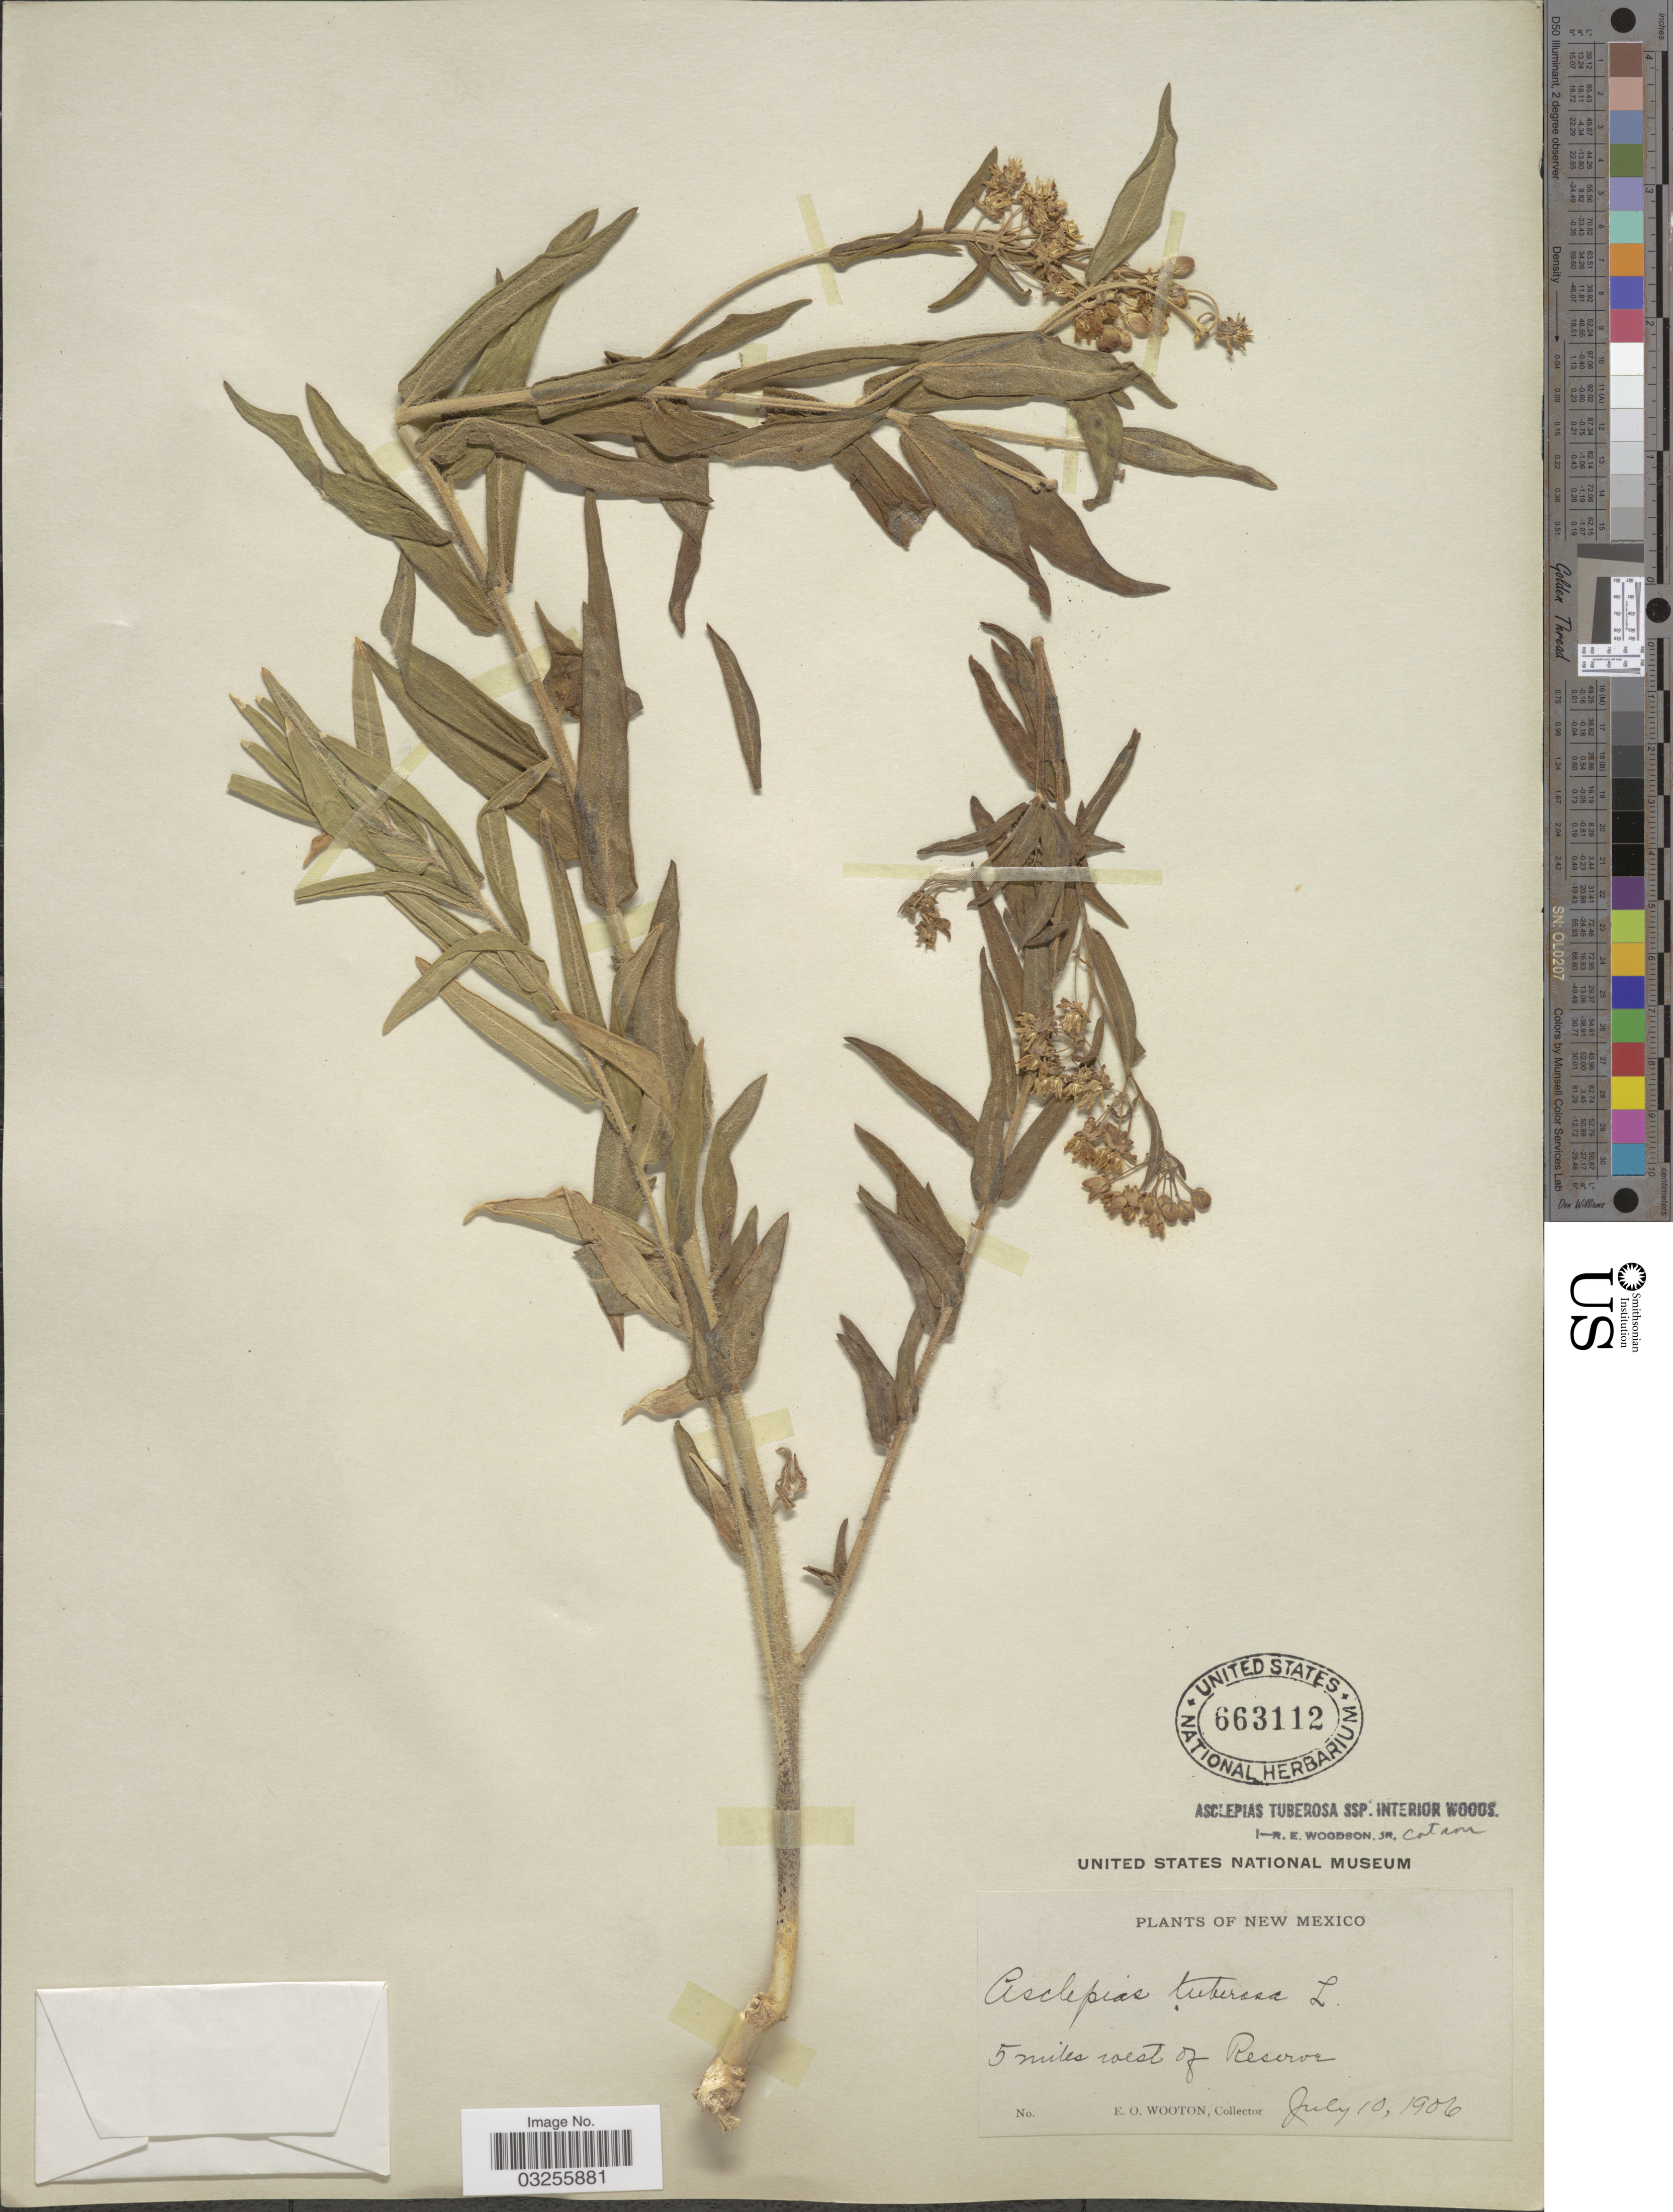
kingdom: Plantae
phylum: Tracheophyta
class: Magnoliopsida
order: Gentianales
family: Apocynaceae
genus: Asclepias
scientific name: Asclepias tuberosa subsp. interior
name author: Woodson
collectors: E. O. Wooton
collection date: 1906-07-10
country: United States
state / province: New Mexico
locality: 5 miles west of Reserve.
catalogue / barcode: US 663112